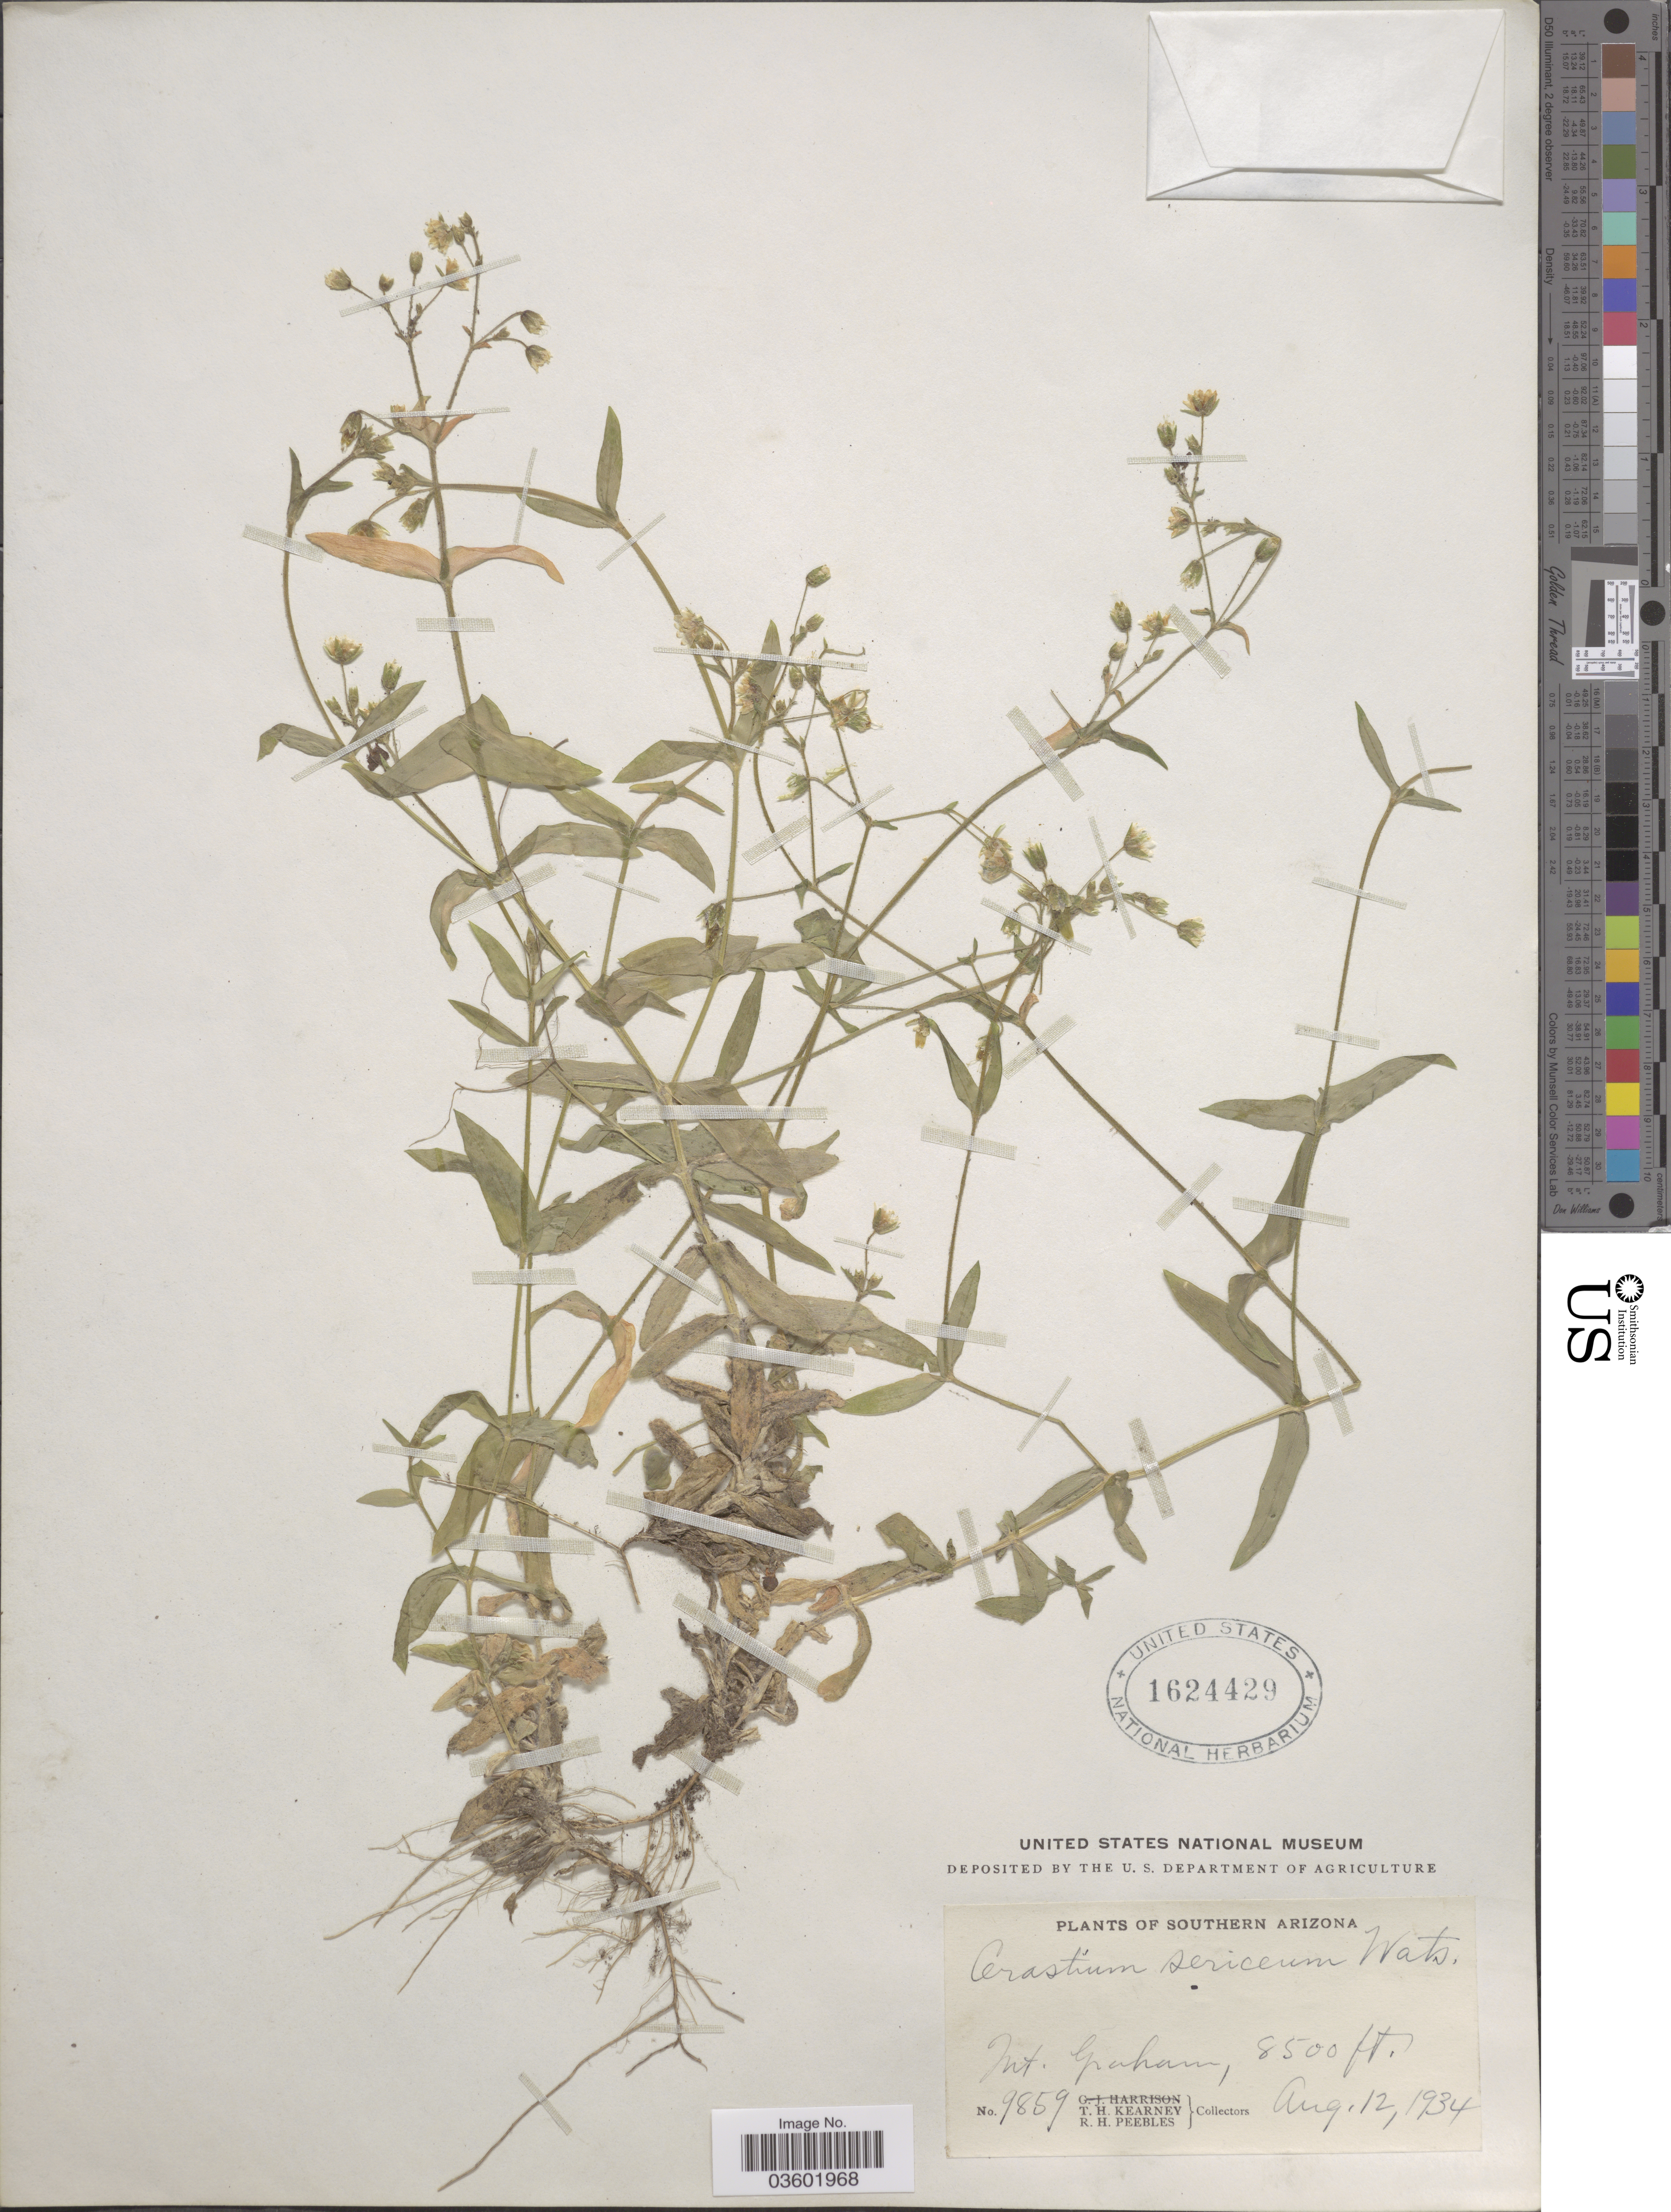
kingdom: Plantae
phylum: Tracheophyta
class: Magnoliopsida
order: Caryophyllales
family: Caryophyllaceae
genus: Cerastium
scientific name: Cerastium sericeum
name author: Pourr.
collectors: T. H. Kearney & R. H. Peebles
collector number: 9859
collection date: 1934-08-12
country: United States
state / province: Arizona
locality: Southern Arizona. Mt. Graham.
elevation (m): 2591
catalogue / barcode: US 1624429